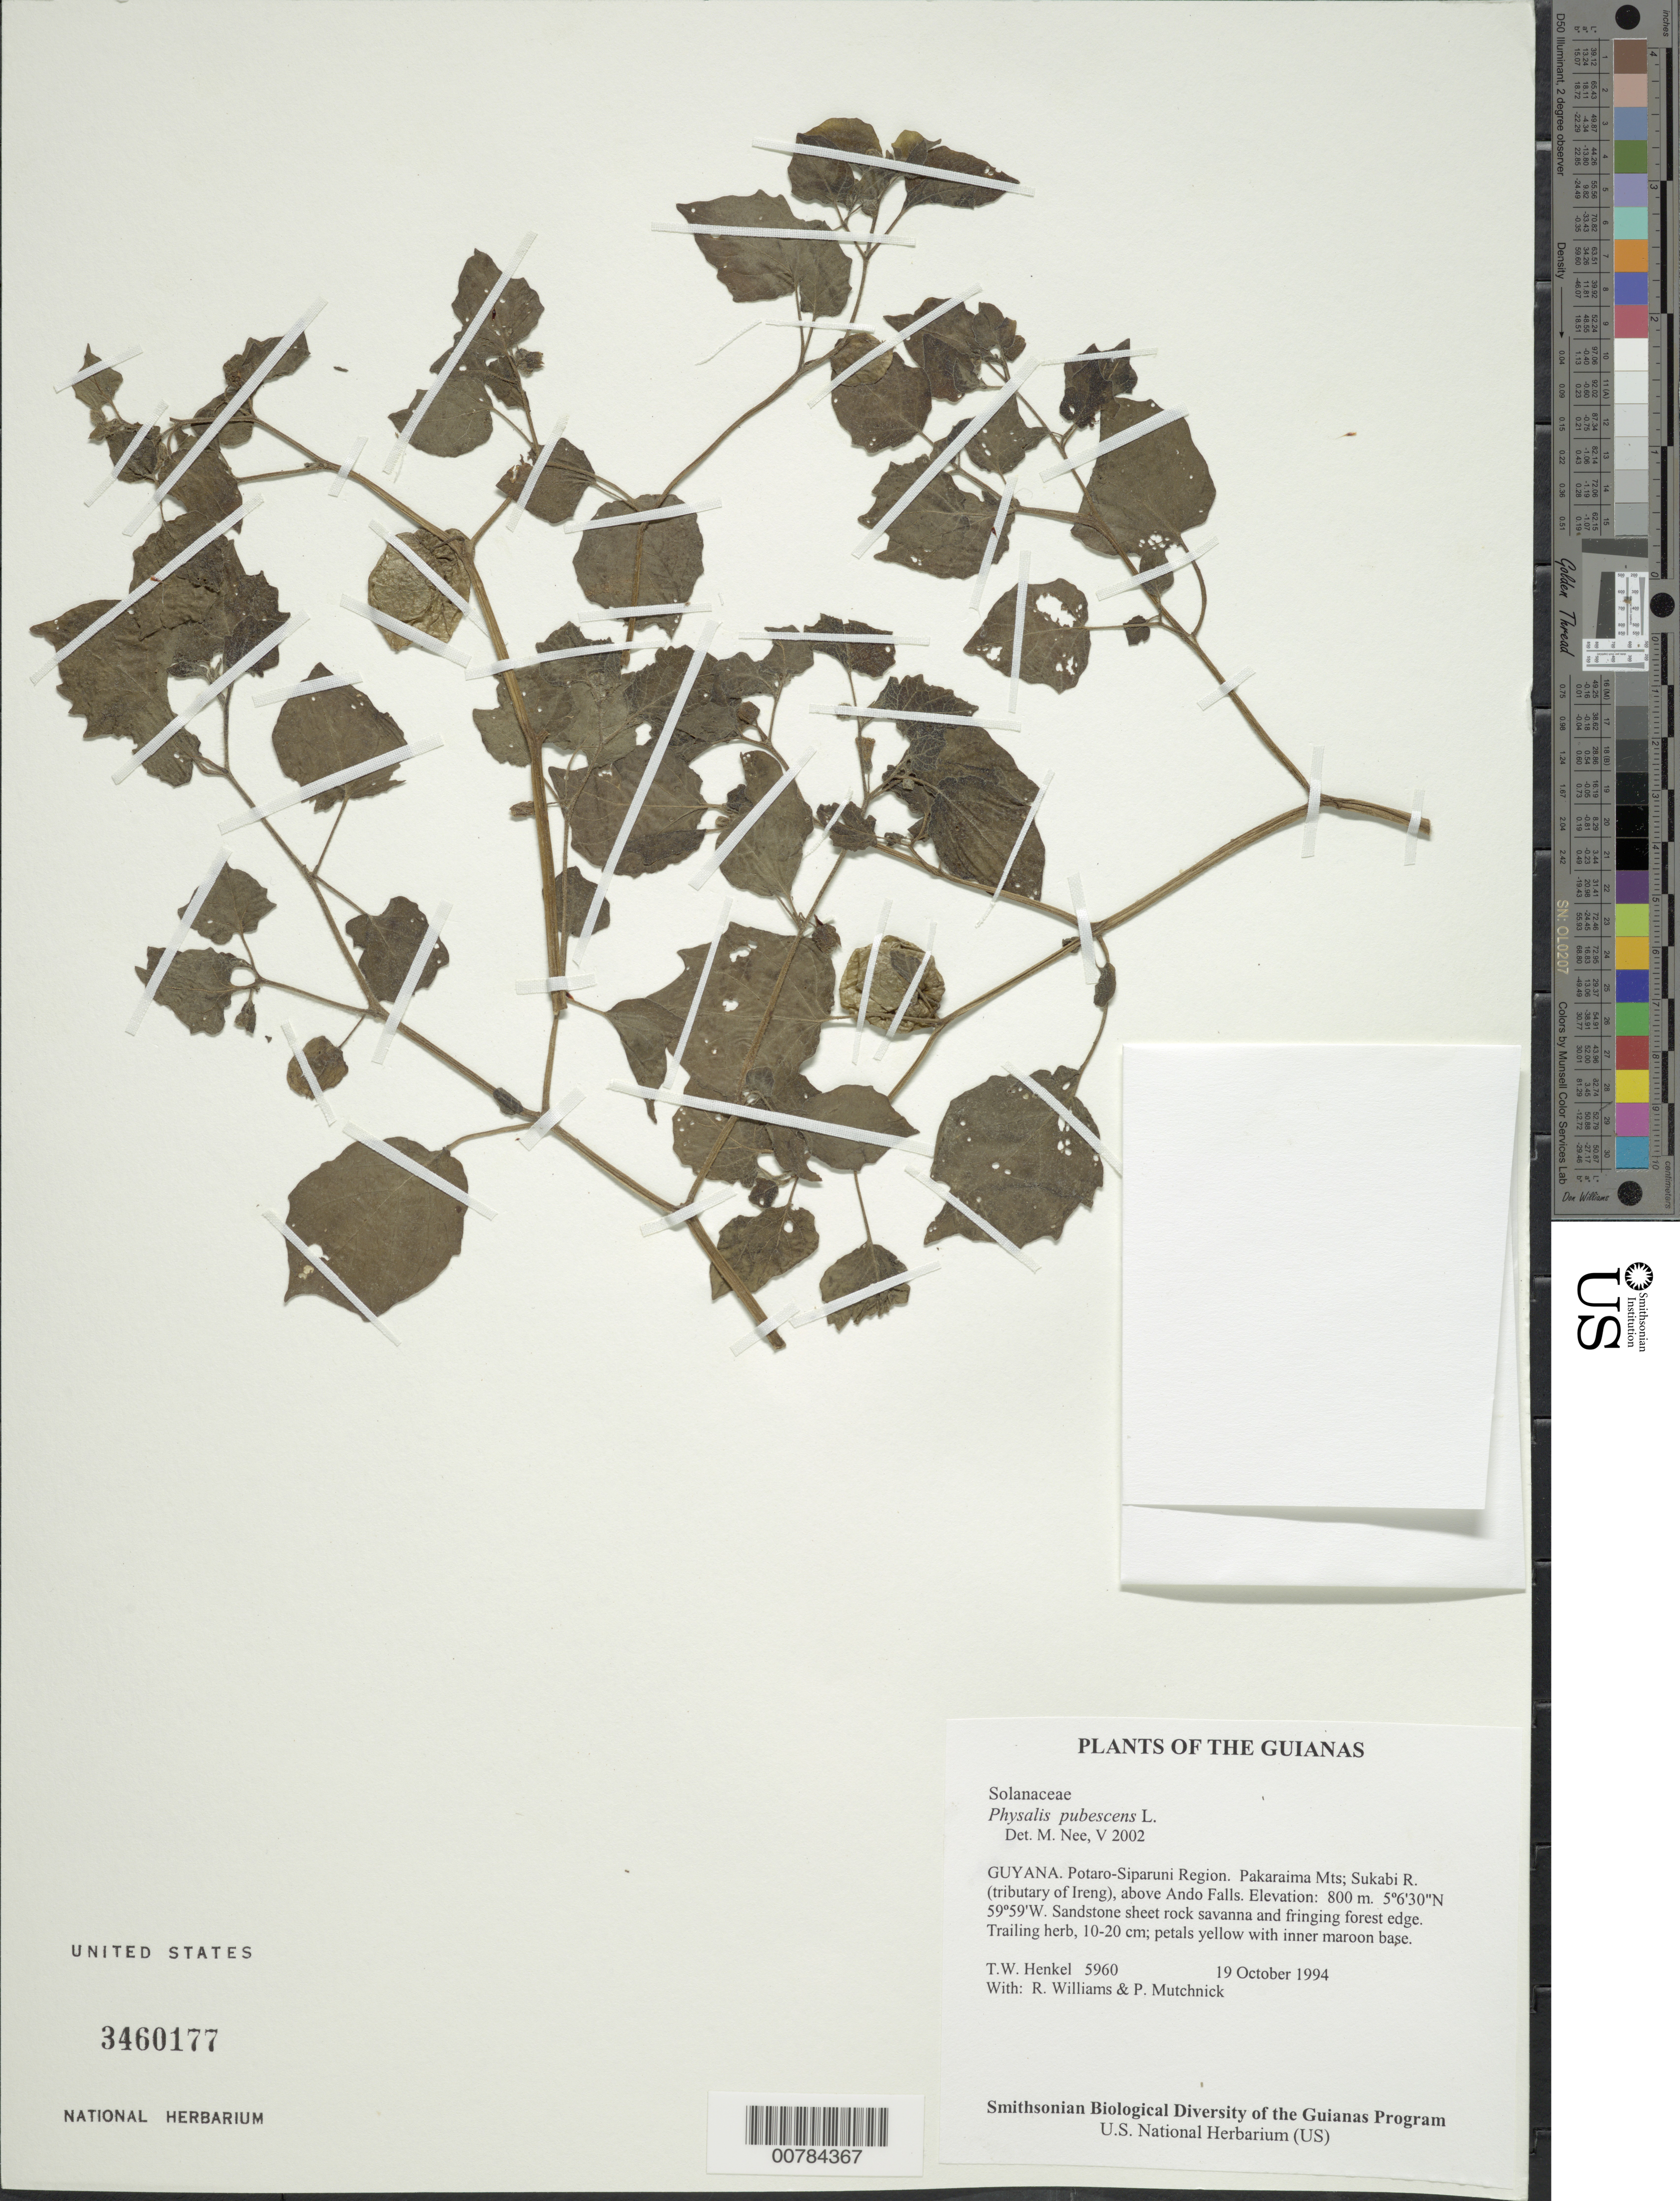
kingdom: Plantae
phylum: Tracheophyta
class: Magnoliopsida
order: Solanales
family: Solanaceae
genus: Physalis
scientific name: Physalis pubescens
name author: L.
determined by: Nee, Michael H.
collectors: T. Henkel, R. Williams & P. Mutchnick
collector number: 5960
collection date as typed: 19 October 1994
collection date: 1994-10-19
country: Guyana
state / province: Potaro-Siparuni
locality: Pakaraima Mts; Sukabi R. (tributary of Ireng), above Ando Falls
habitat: Sandstone sheet rock savanna and fringing forest edge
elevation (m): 800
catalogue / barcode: US 3460177